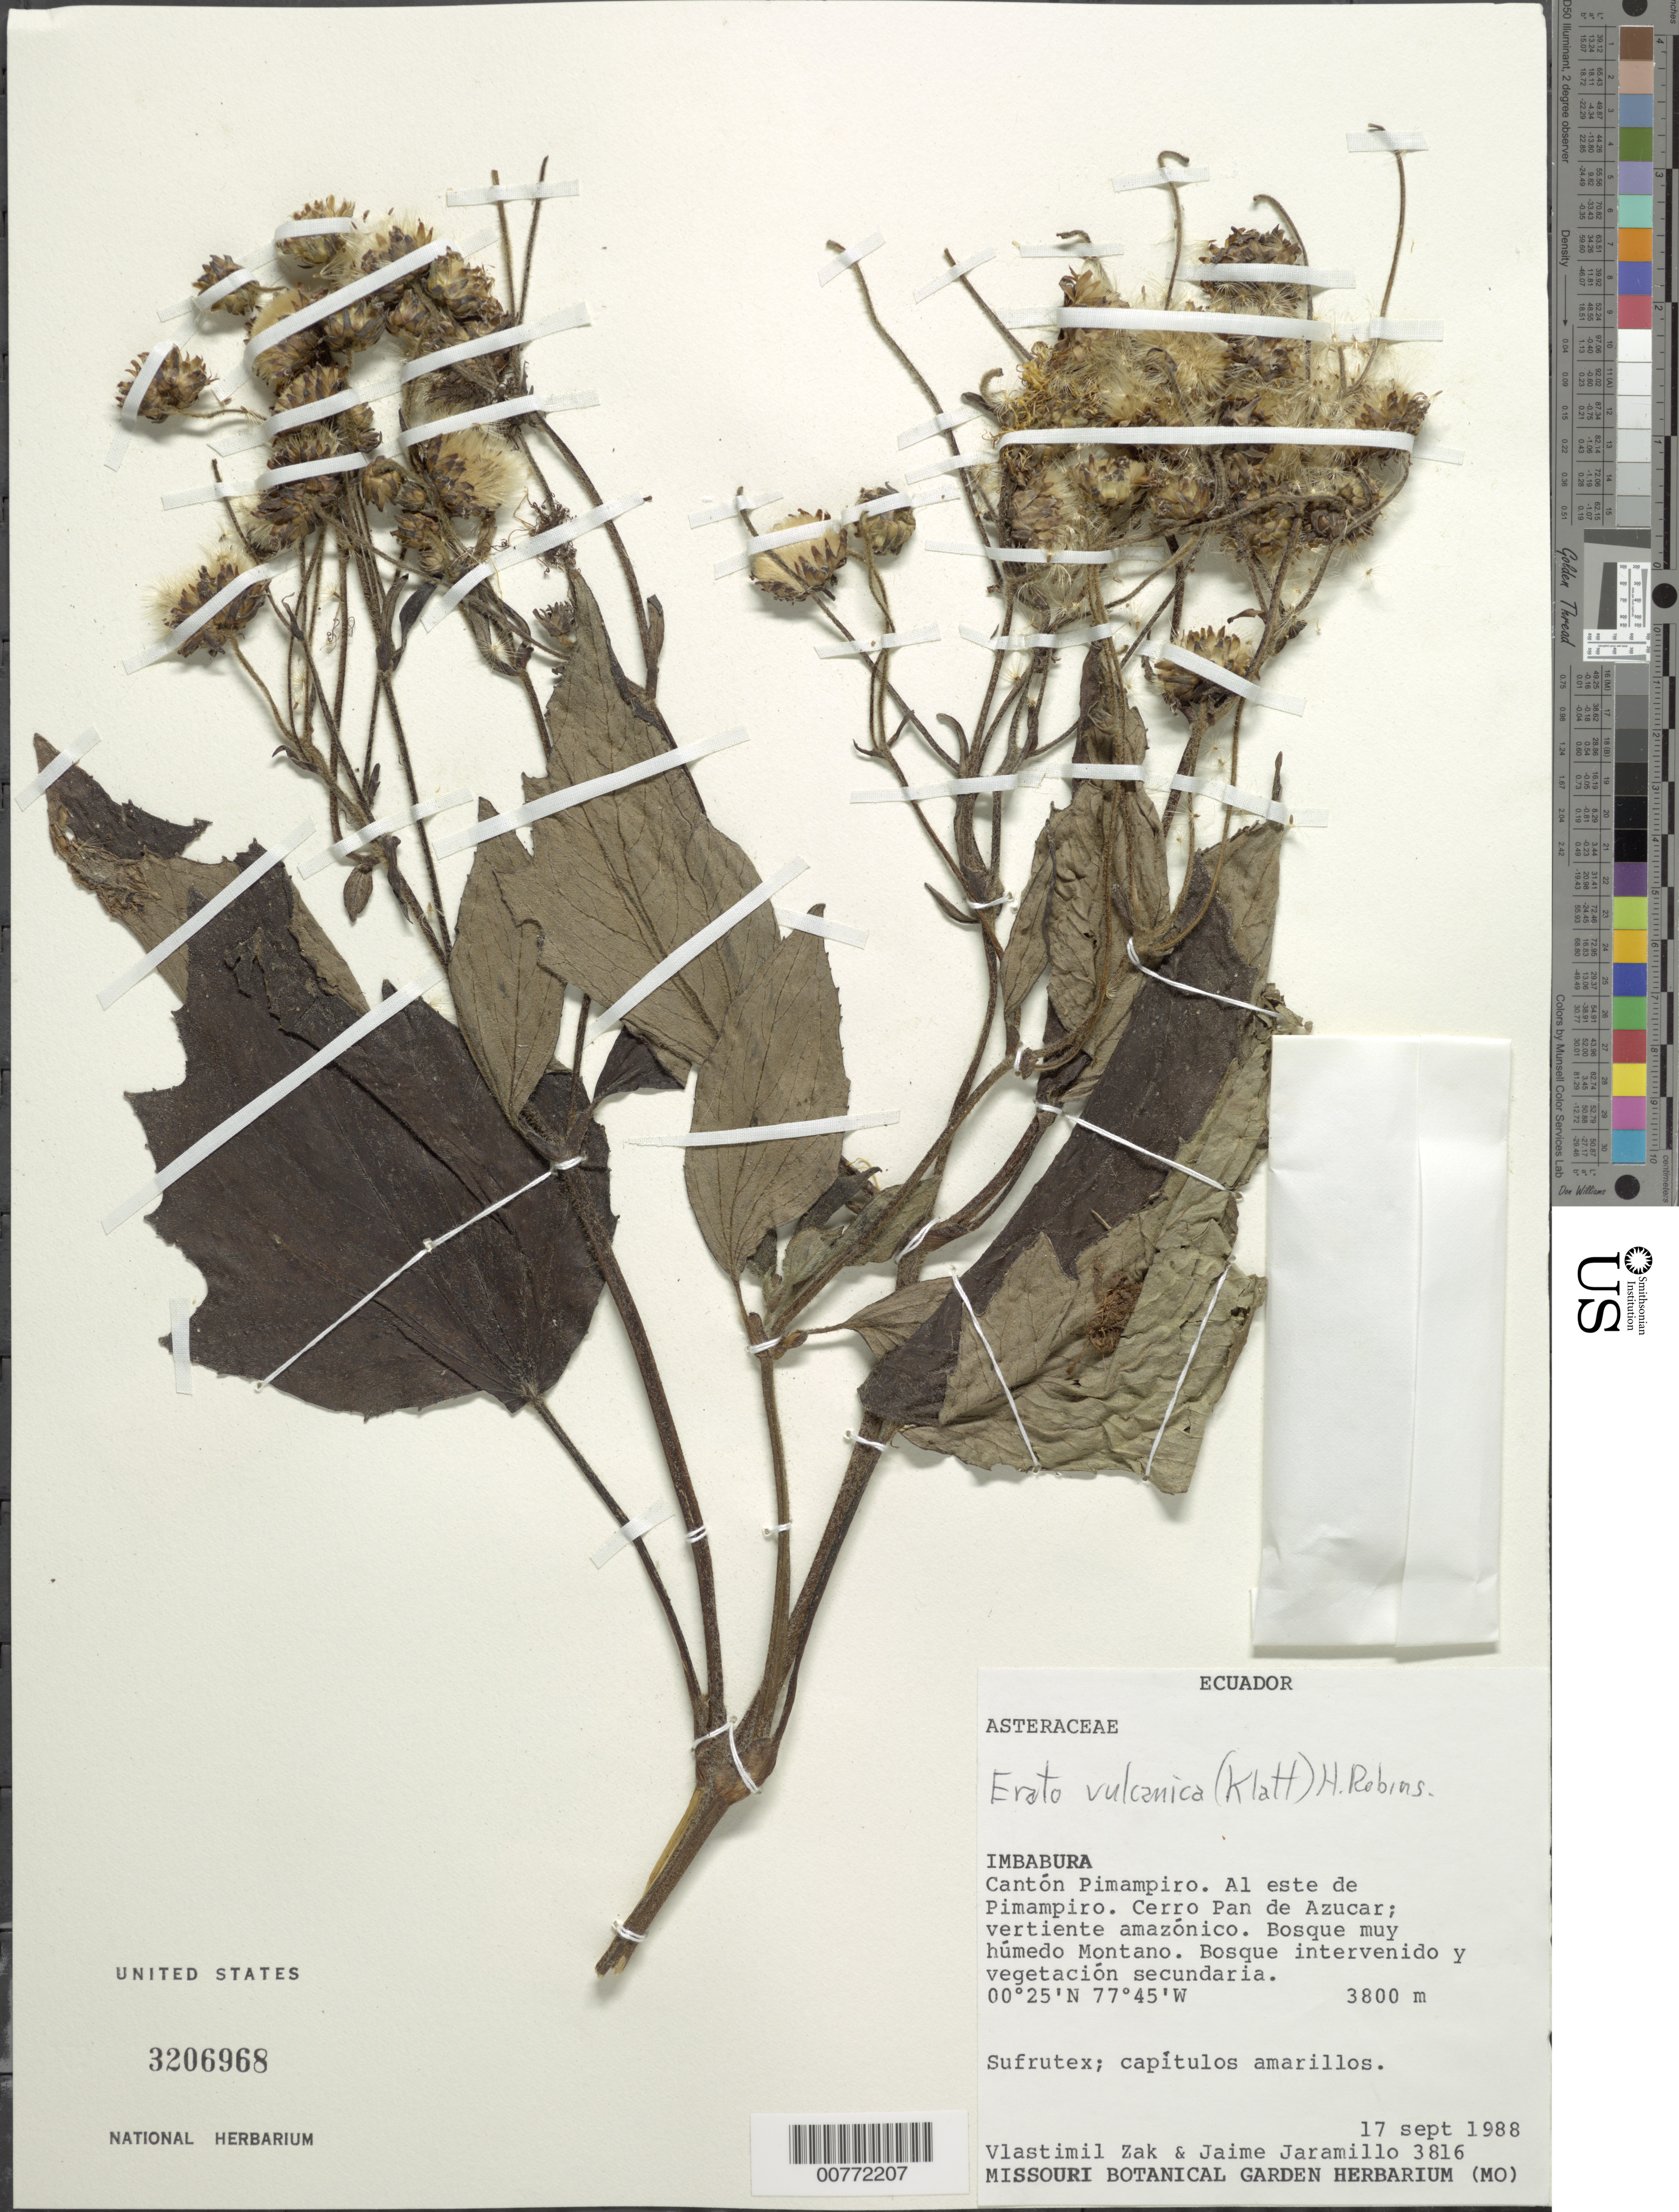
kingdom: Plantae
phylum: Tracheophyta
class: Magnoliopsida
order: Asterales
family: Asteraceae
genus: Erato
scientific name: Erato vulcanica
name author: (Klatt) H. Rob.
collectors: V. Zak & J. L. Jaramillo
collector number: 3816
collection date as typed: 17 September 1988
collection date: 1988-09-17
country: Ecuador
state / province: Imbabura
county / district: Cantón Pimampiro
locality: Cantón Pimampiro, este de Pimampiro. Cerro Pan de Azucar; vertiente Amazónico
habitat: Bosque muy húmedo Montano; bosque intervenido y vegetación secundaria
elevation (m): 3800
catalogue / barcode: US 3206968